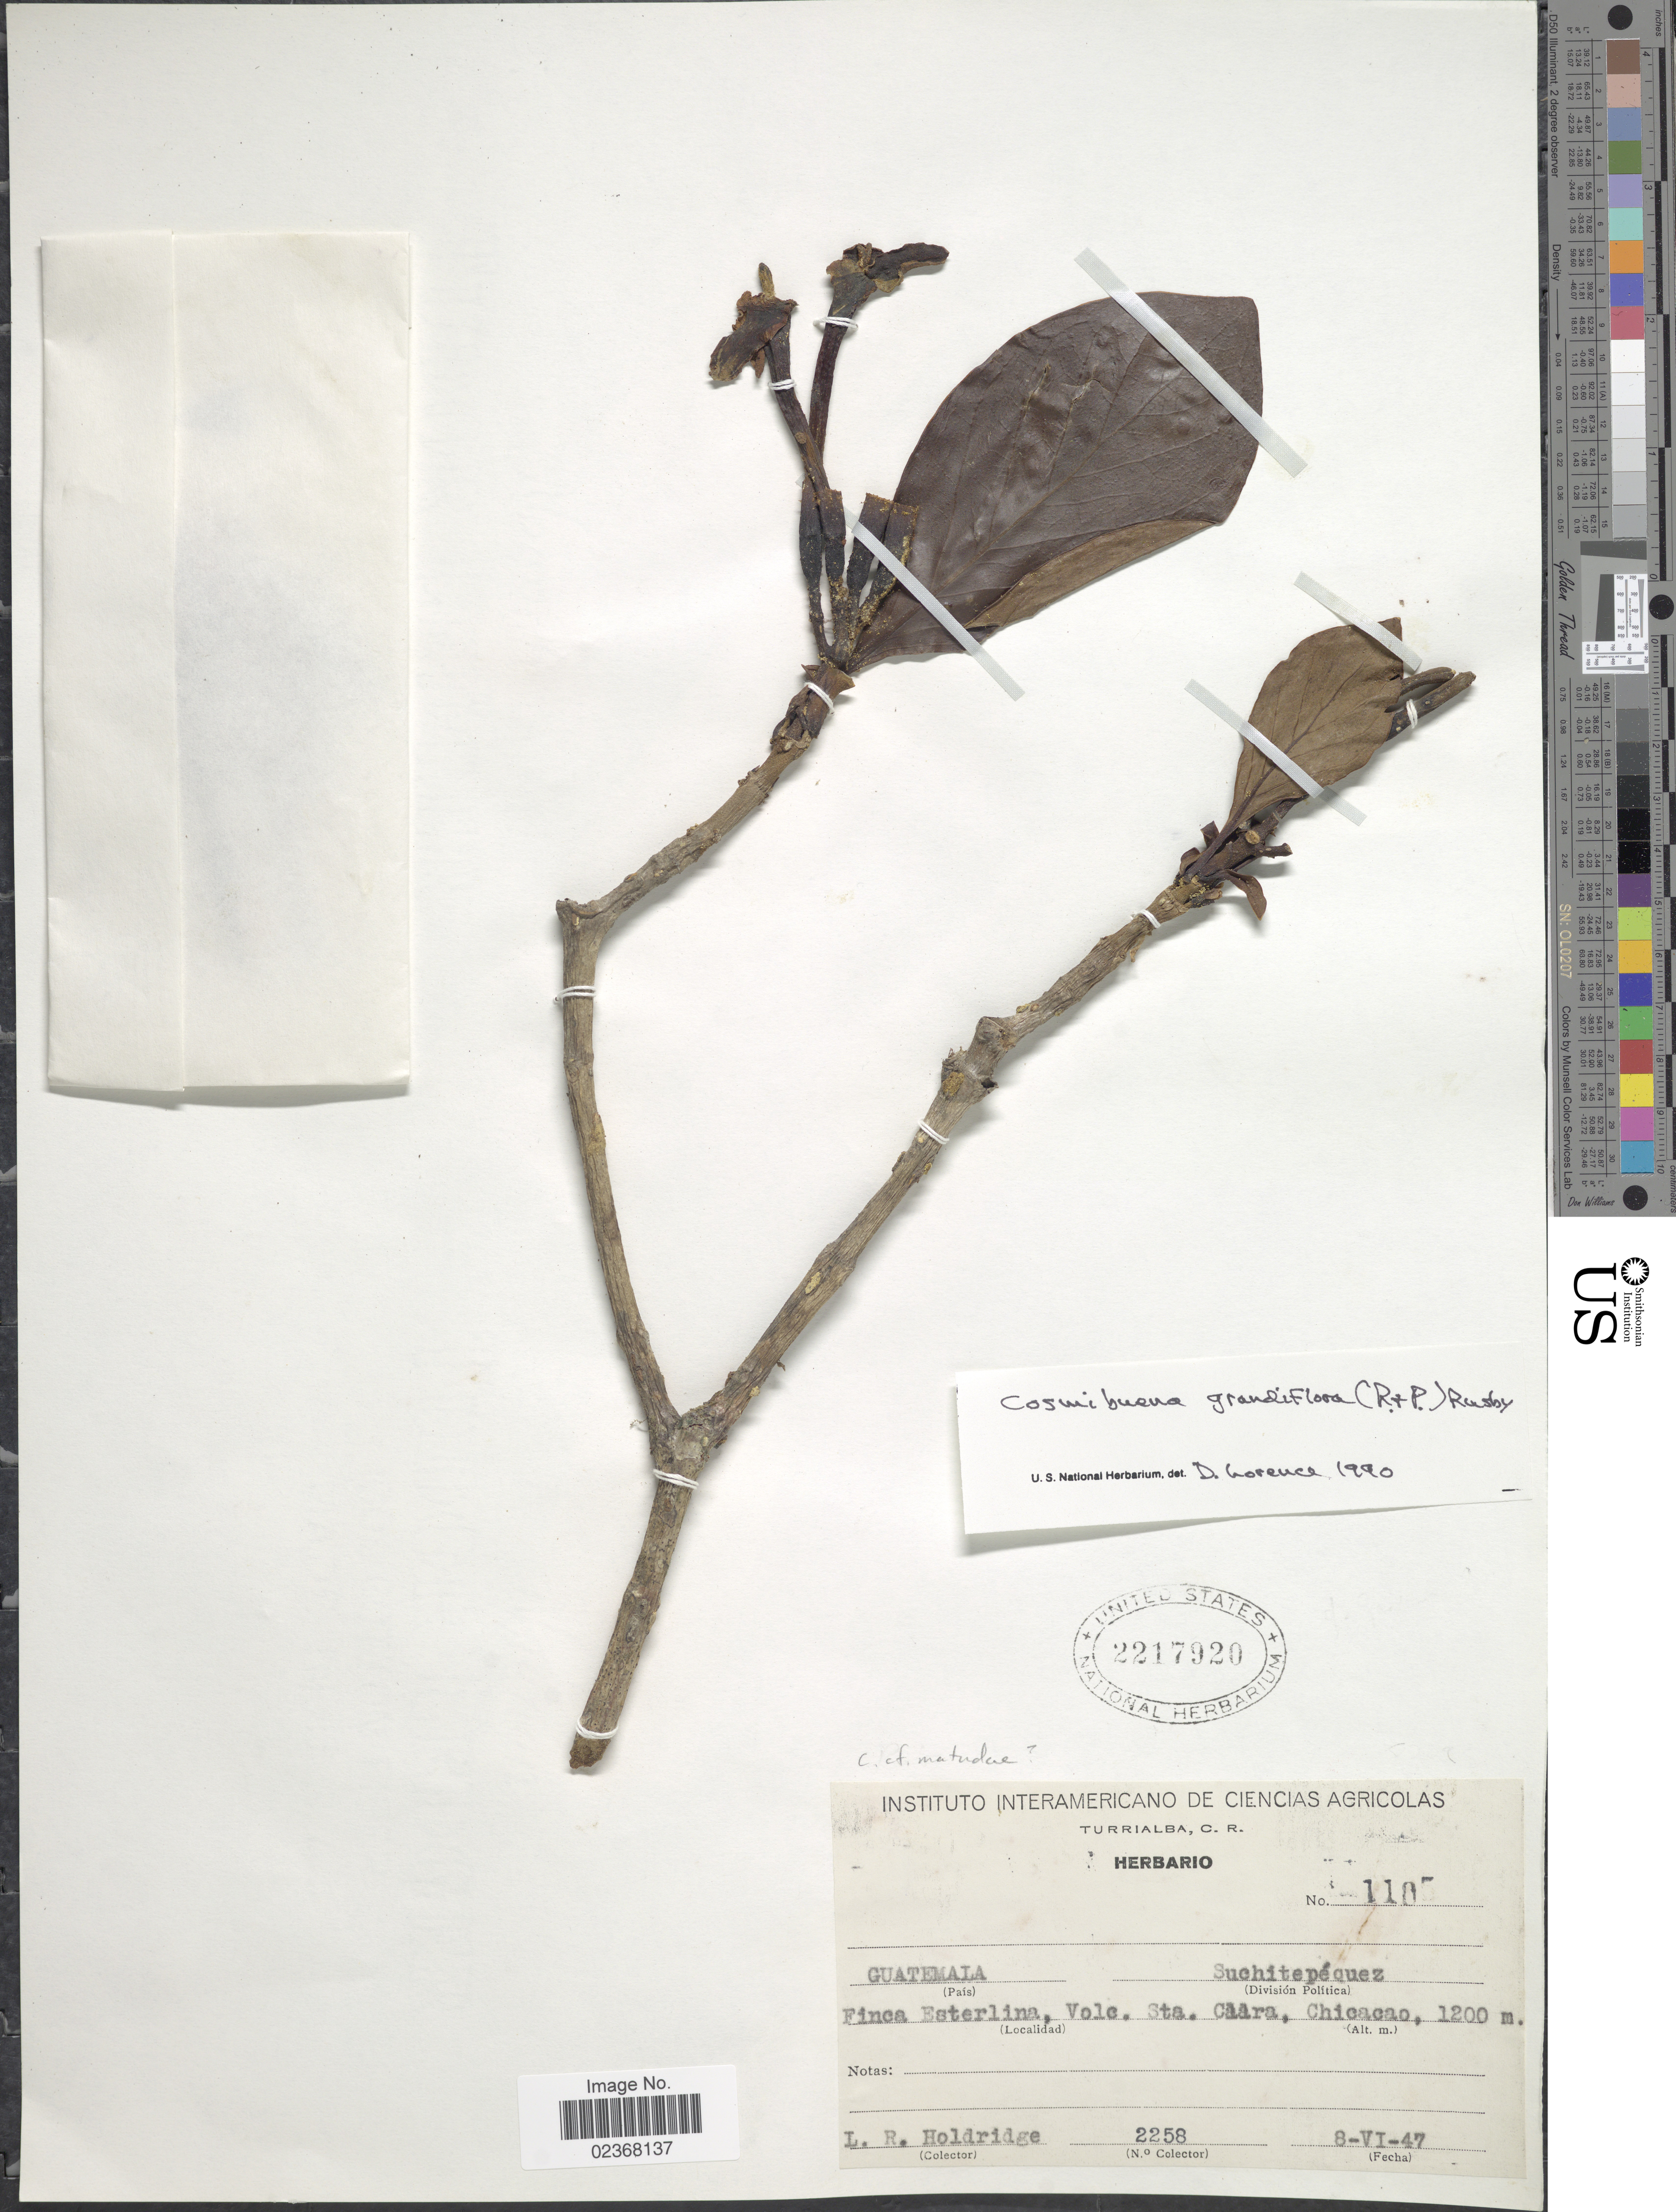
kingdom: Plantae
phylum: Tracheophyta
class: Magnoliopsida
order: Gentianales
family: Rubiaceae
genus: Cosmibuena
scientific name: Cosmibuena grandiflora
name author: (Rose & Pav.) Rusby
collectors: L. Holdridge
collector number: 2258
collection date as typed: Transcribed d/m/y: 8/6/47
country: Guatemala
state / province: Suchitepéquez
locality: Guatemala, Suchitepequez, Finca Esterlina, Volc. Sta. Caara, Chicacao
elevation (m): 1200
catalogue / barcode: US 2217920